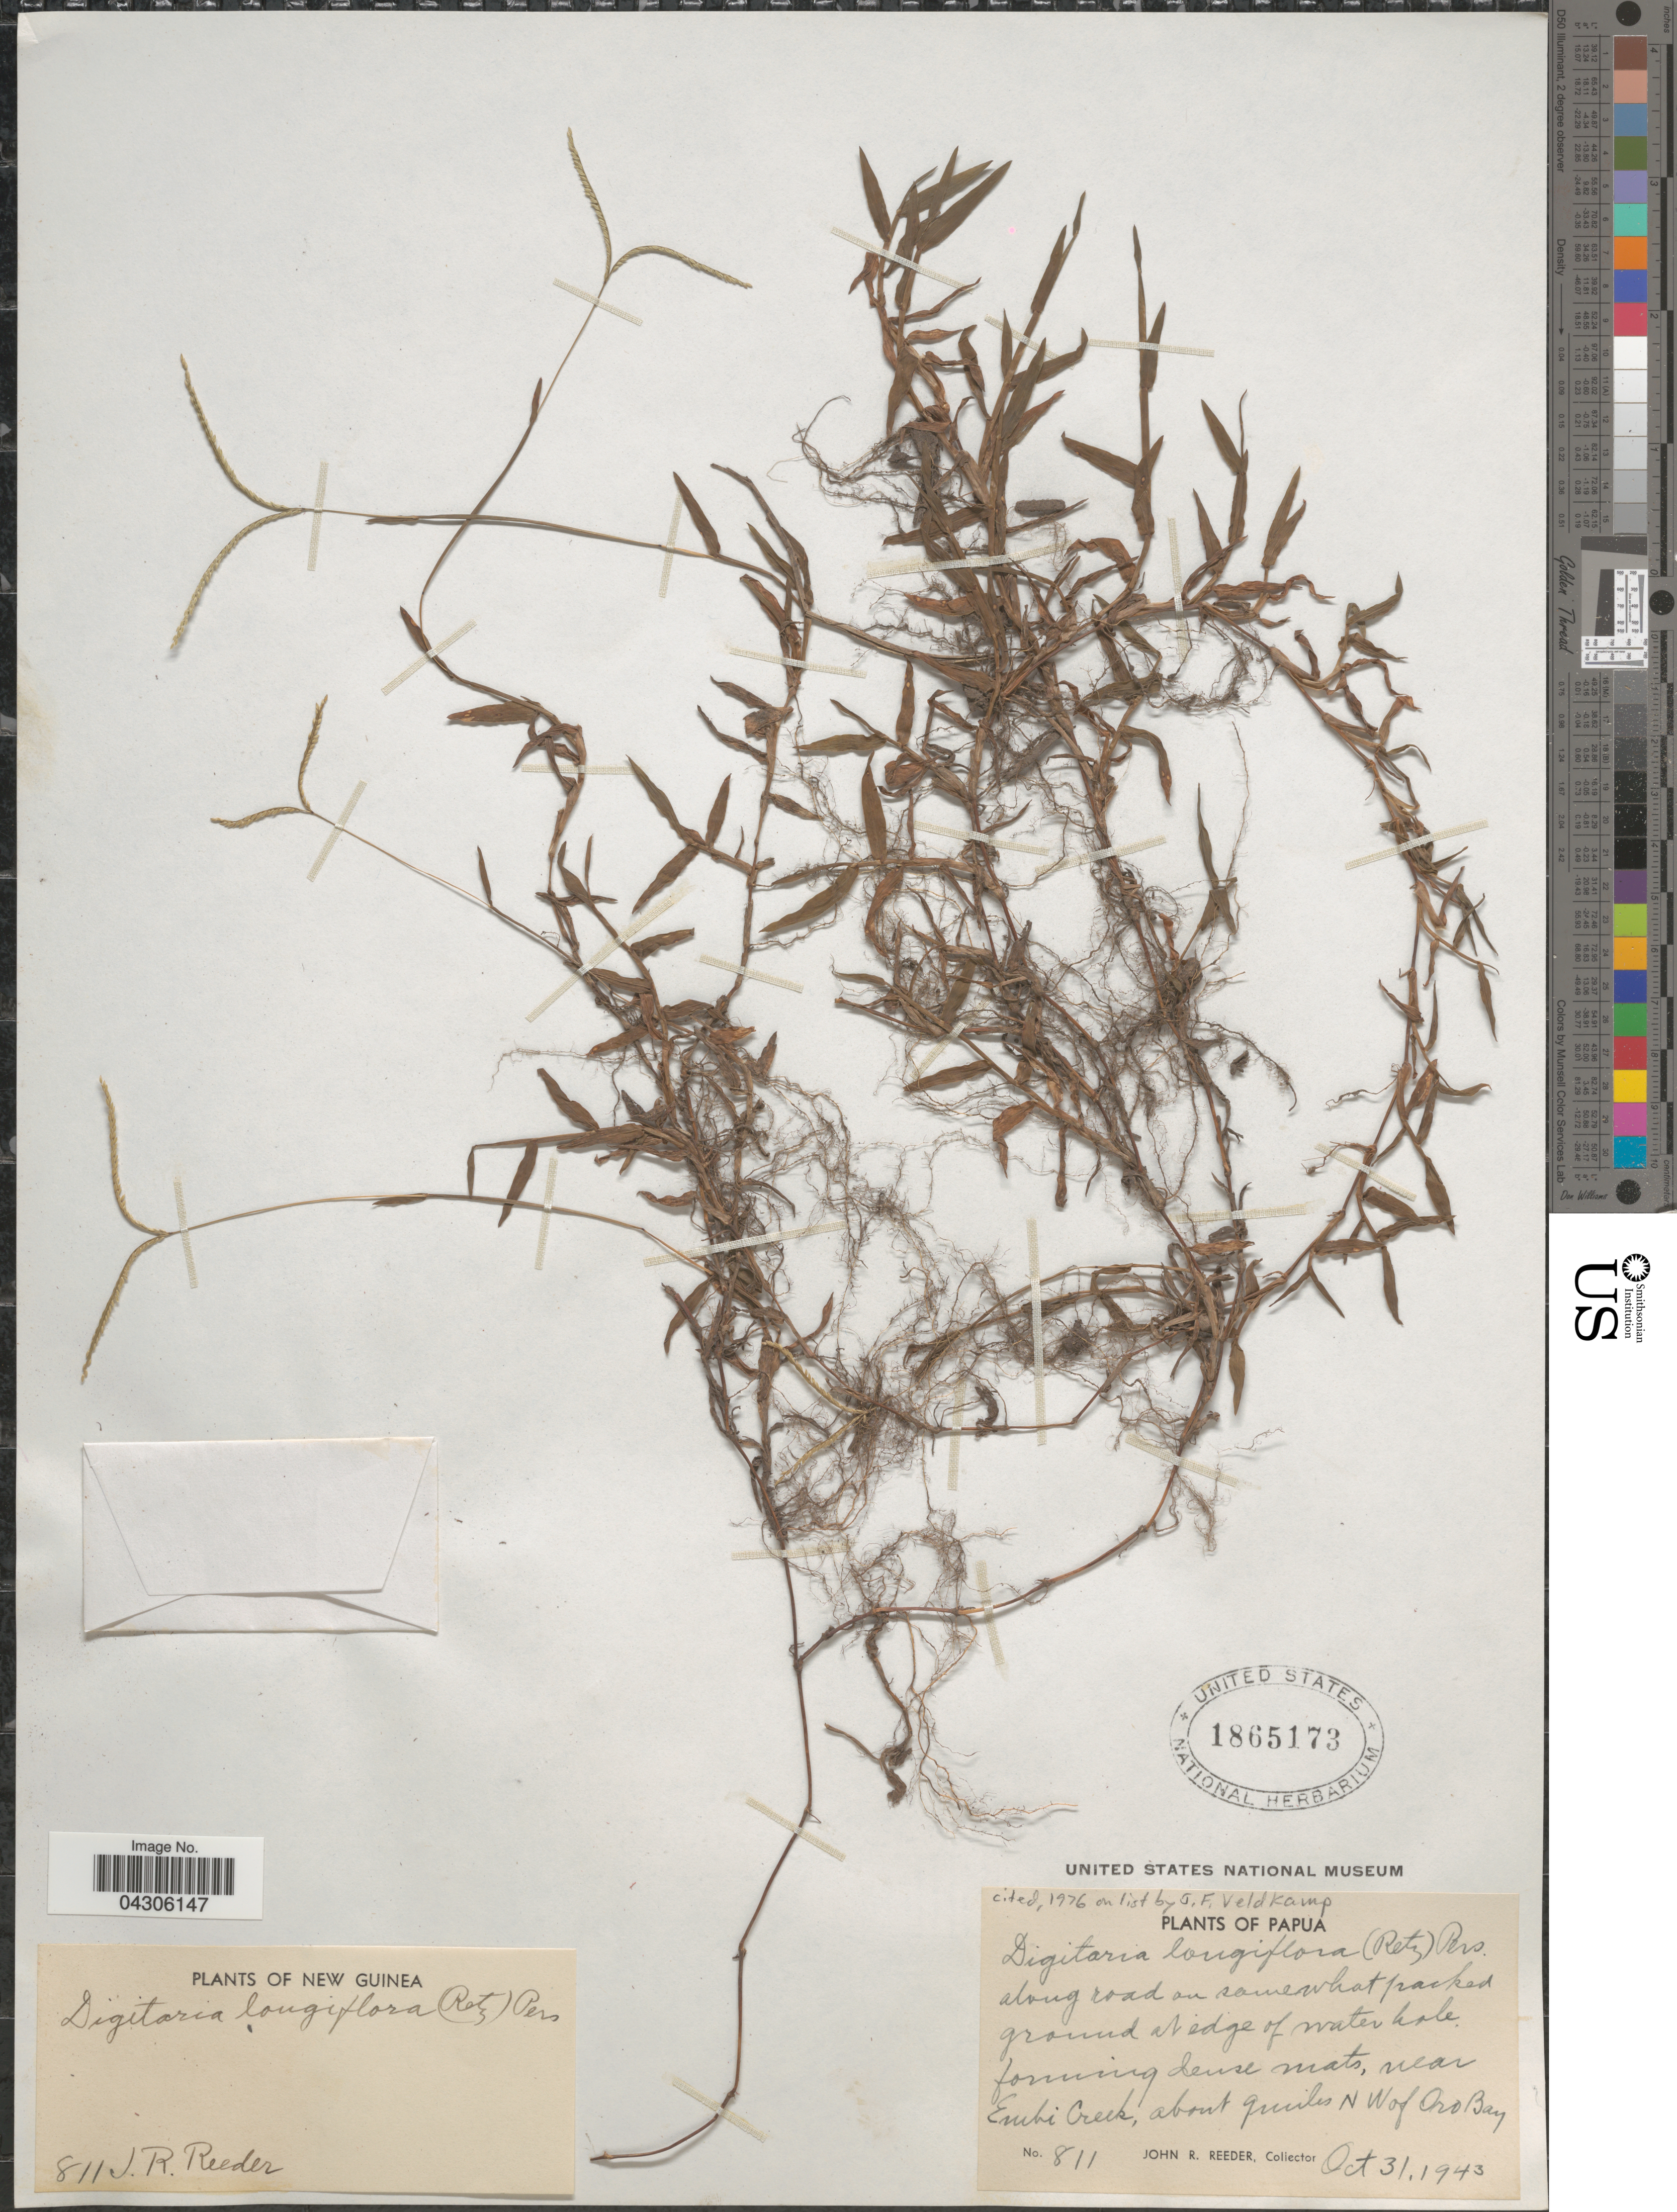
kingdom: Plantae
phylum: Tracheophyta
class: Liliopsida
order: Poales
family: Poaceae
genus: Digitaria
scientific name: Digitaria longiflora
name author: (Retz.) Pers.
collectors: J. R. Reeder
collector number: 811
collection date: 1943-10-31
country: Indonesia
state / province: Papua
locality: Along road on somewhat packed ground at edge of water hole. Near Embi Creek, about 9 miles N W of Oro Bay.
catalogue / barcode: US 1865173